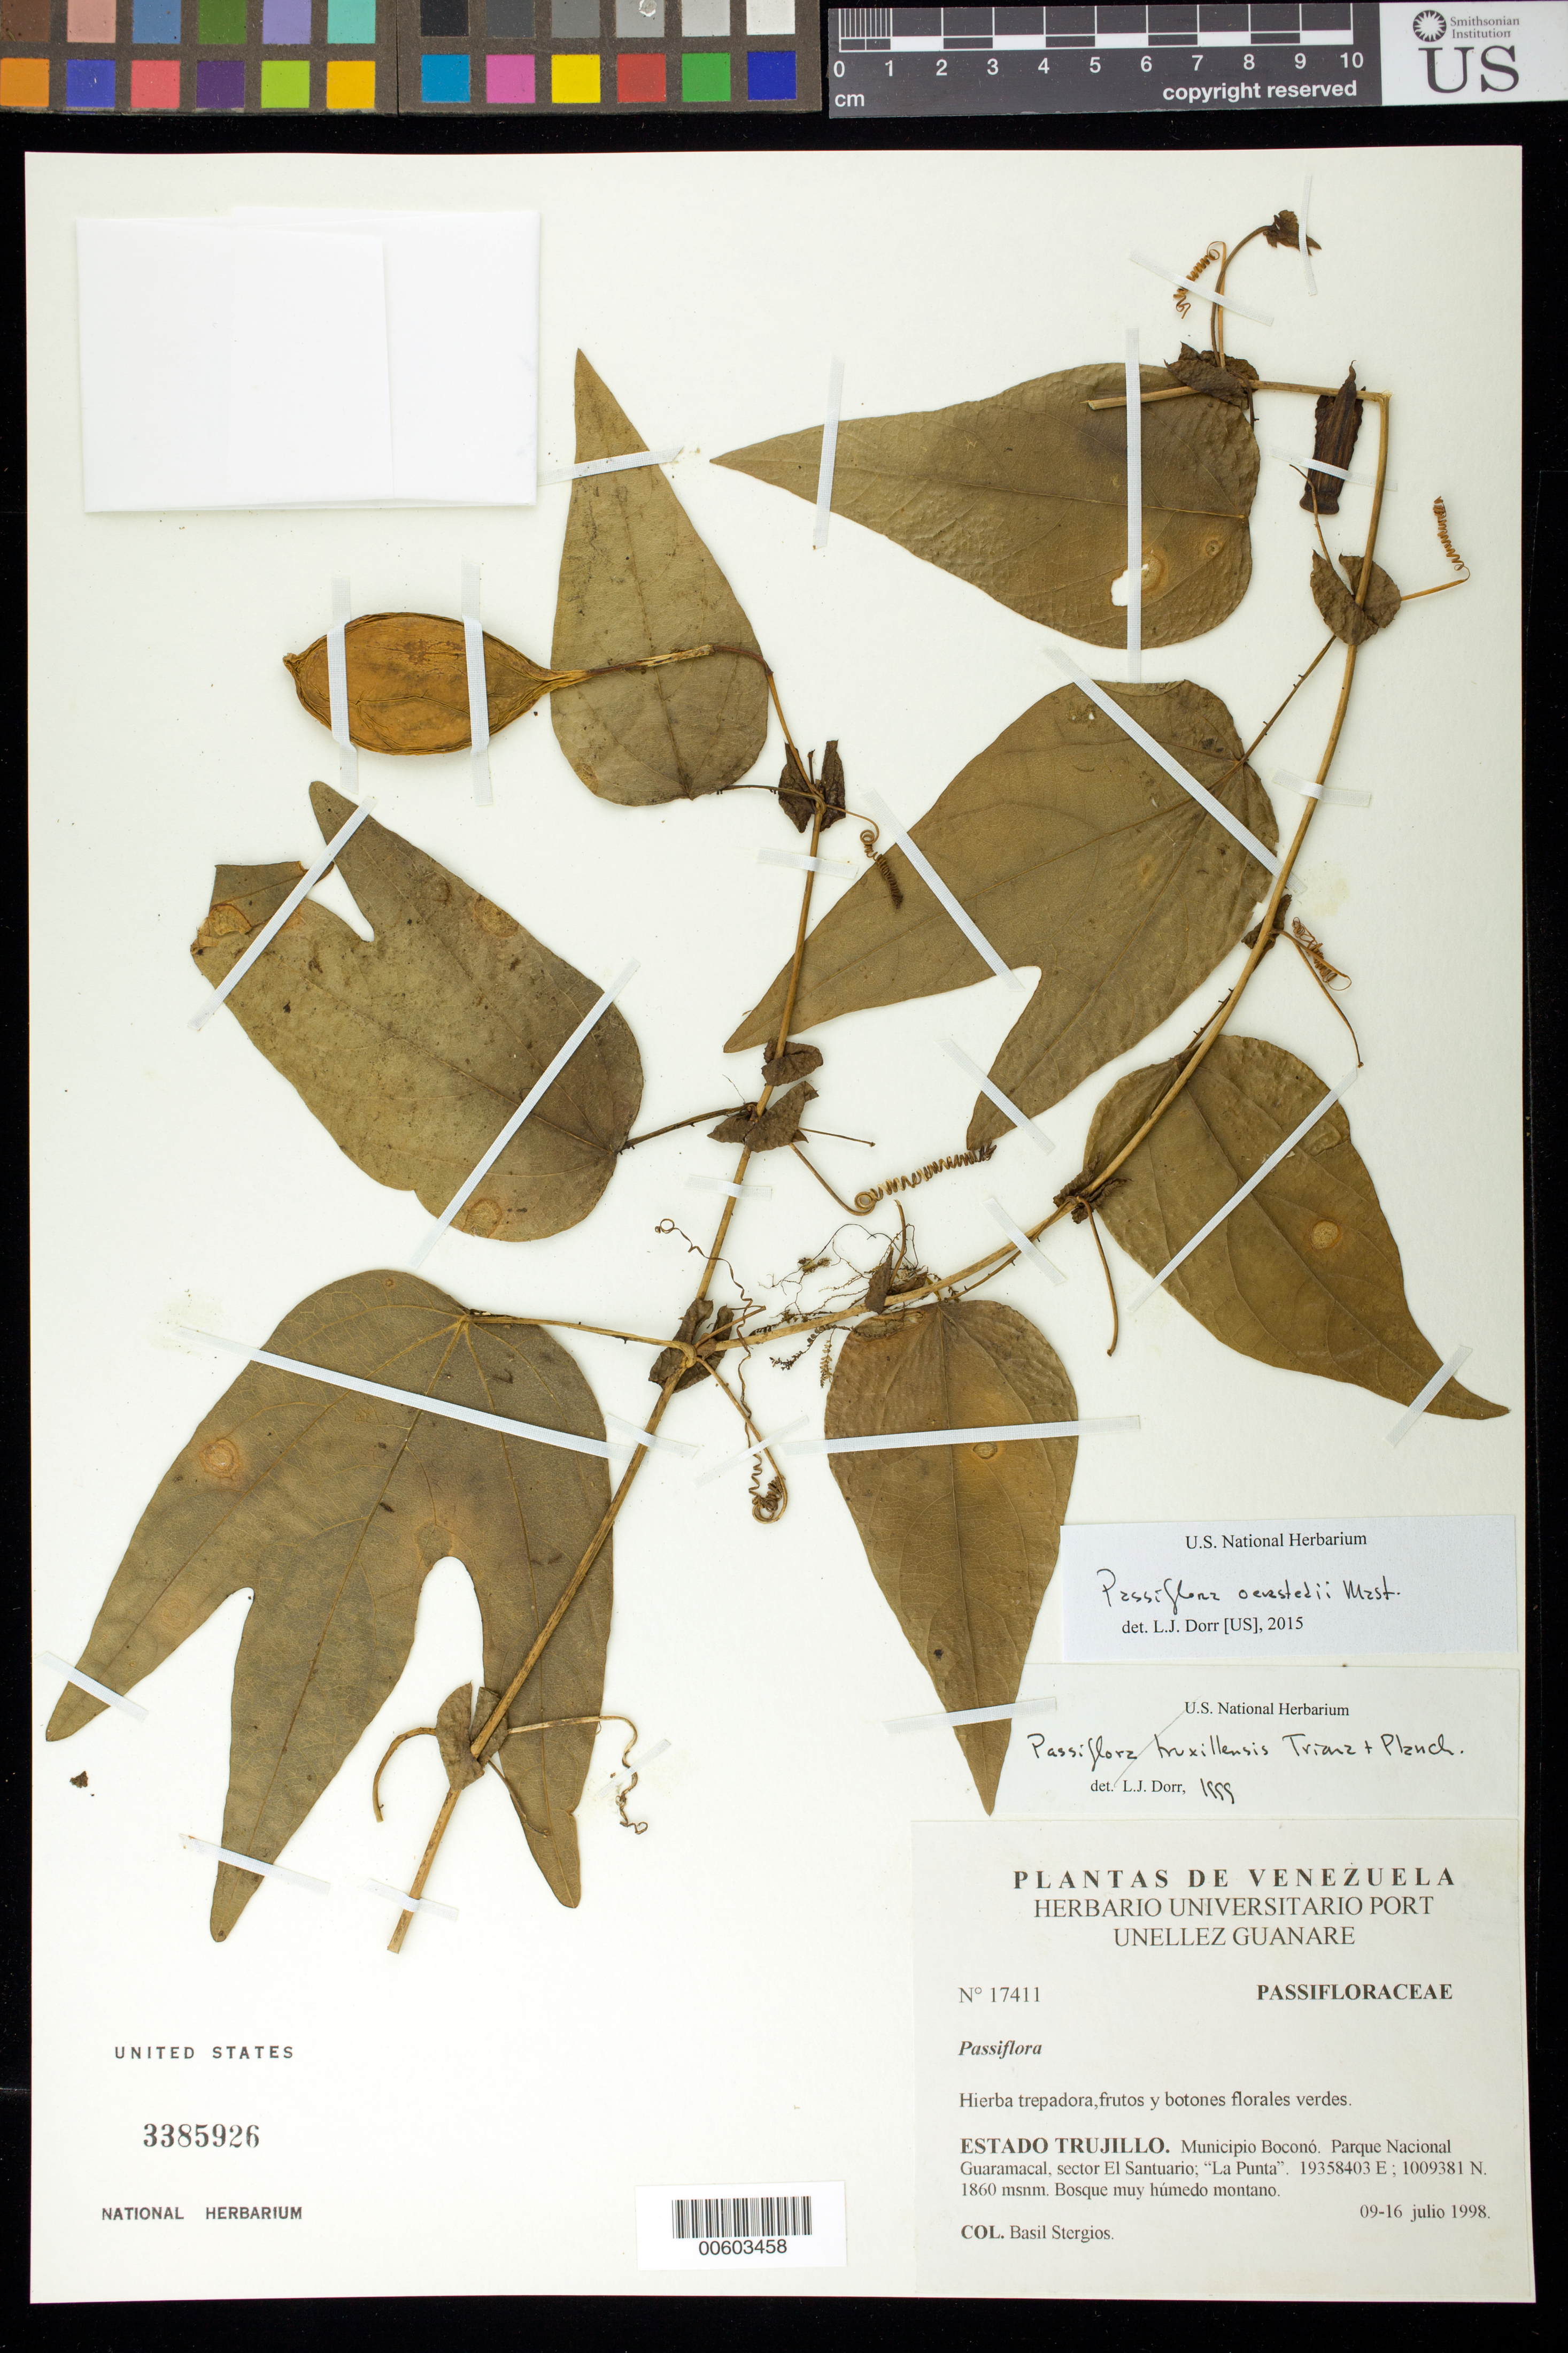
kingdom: Plantae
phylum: Tracheophyta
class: Magnoliopsida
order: Malpighiales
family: Passifloraceae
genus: Passiflora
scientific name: Passiflora oerstedii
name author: Mast. in Mart.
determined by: Dorr, L. J., (BOT), Smithsonian Institution - National Museum of Natural History (UNITED STATES)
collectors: B. G. Stergios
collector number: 17411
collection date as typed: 09 Jul 1998 to 16 Jul 1998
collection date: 1998-07-09/1998-07-16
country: Venezuela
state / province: Trujillo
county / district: Boconó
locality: Parque Nacional Guaramacal, Sector El Santuario, La Punta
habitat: Bosques muy húmedo montano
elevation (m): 1860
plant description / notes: PORT, US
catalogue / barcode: US 3385926